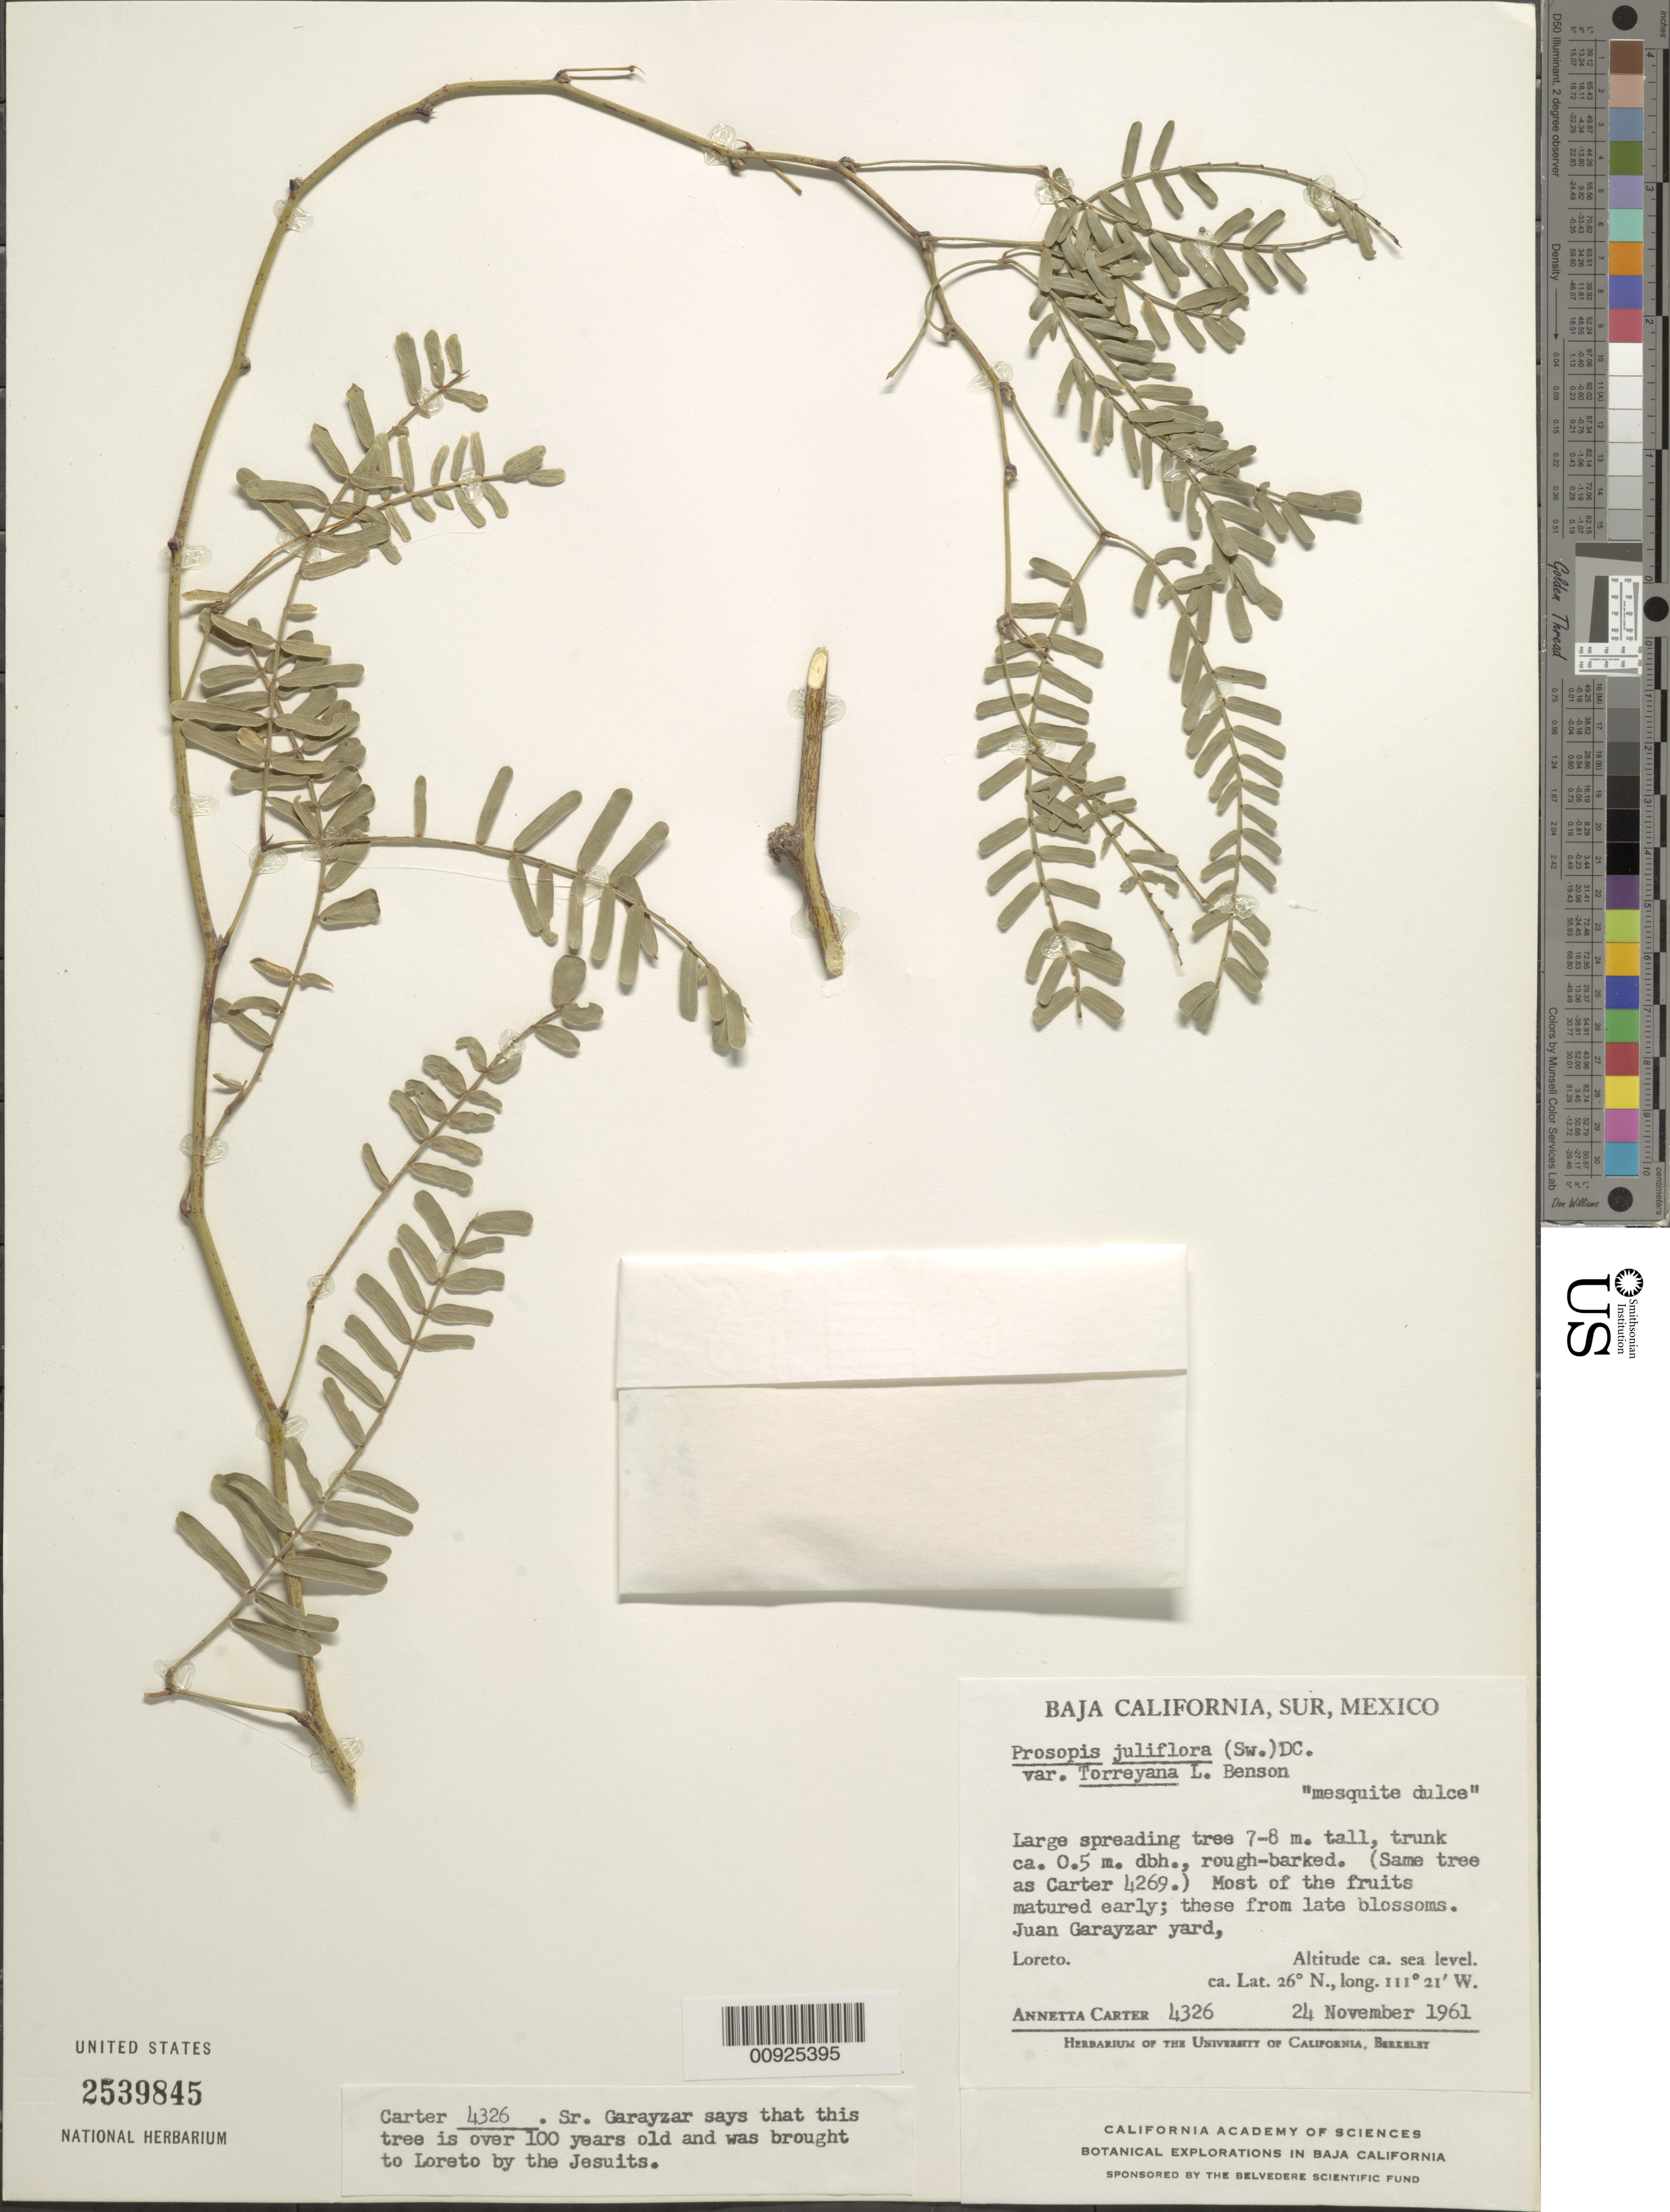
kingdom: Plantae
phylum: Tracheophyta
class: Magnoliopsida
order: Fabales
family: Fabaceae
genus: Neltuma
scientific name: Neltuma odorata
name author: (Torr. & Frém.) C. E. Hughes & G.P. Lewis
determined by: Strong, Mark T., (BOT), Smithsonian Institution - National Museum of Natural History (UNITED STATES)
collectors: A. Carter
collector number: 4326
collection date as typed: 24 Nov 1961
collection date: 1961-11-24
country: Mexico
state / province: Baja California Sur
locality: Juan Garayzar yard, Loreto, Baja California Sur.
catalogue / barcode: US 2539845